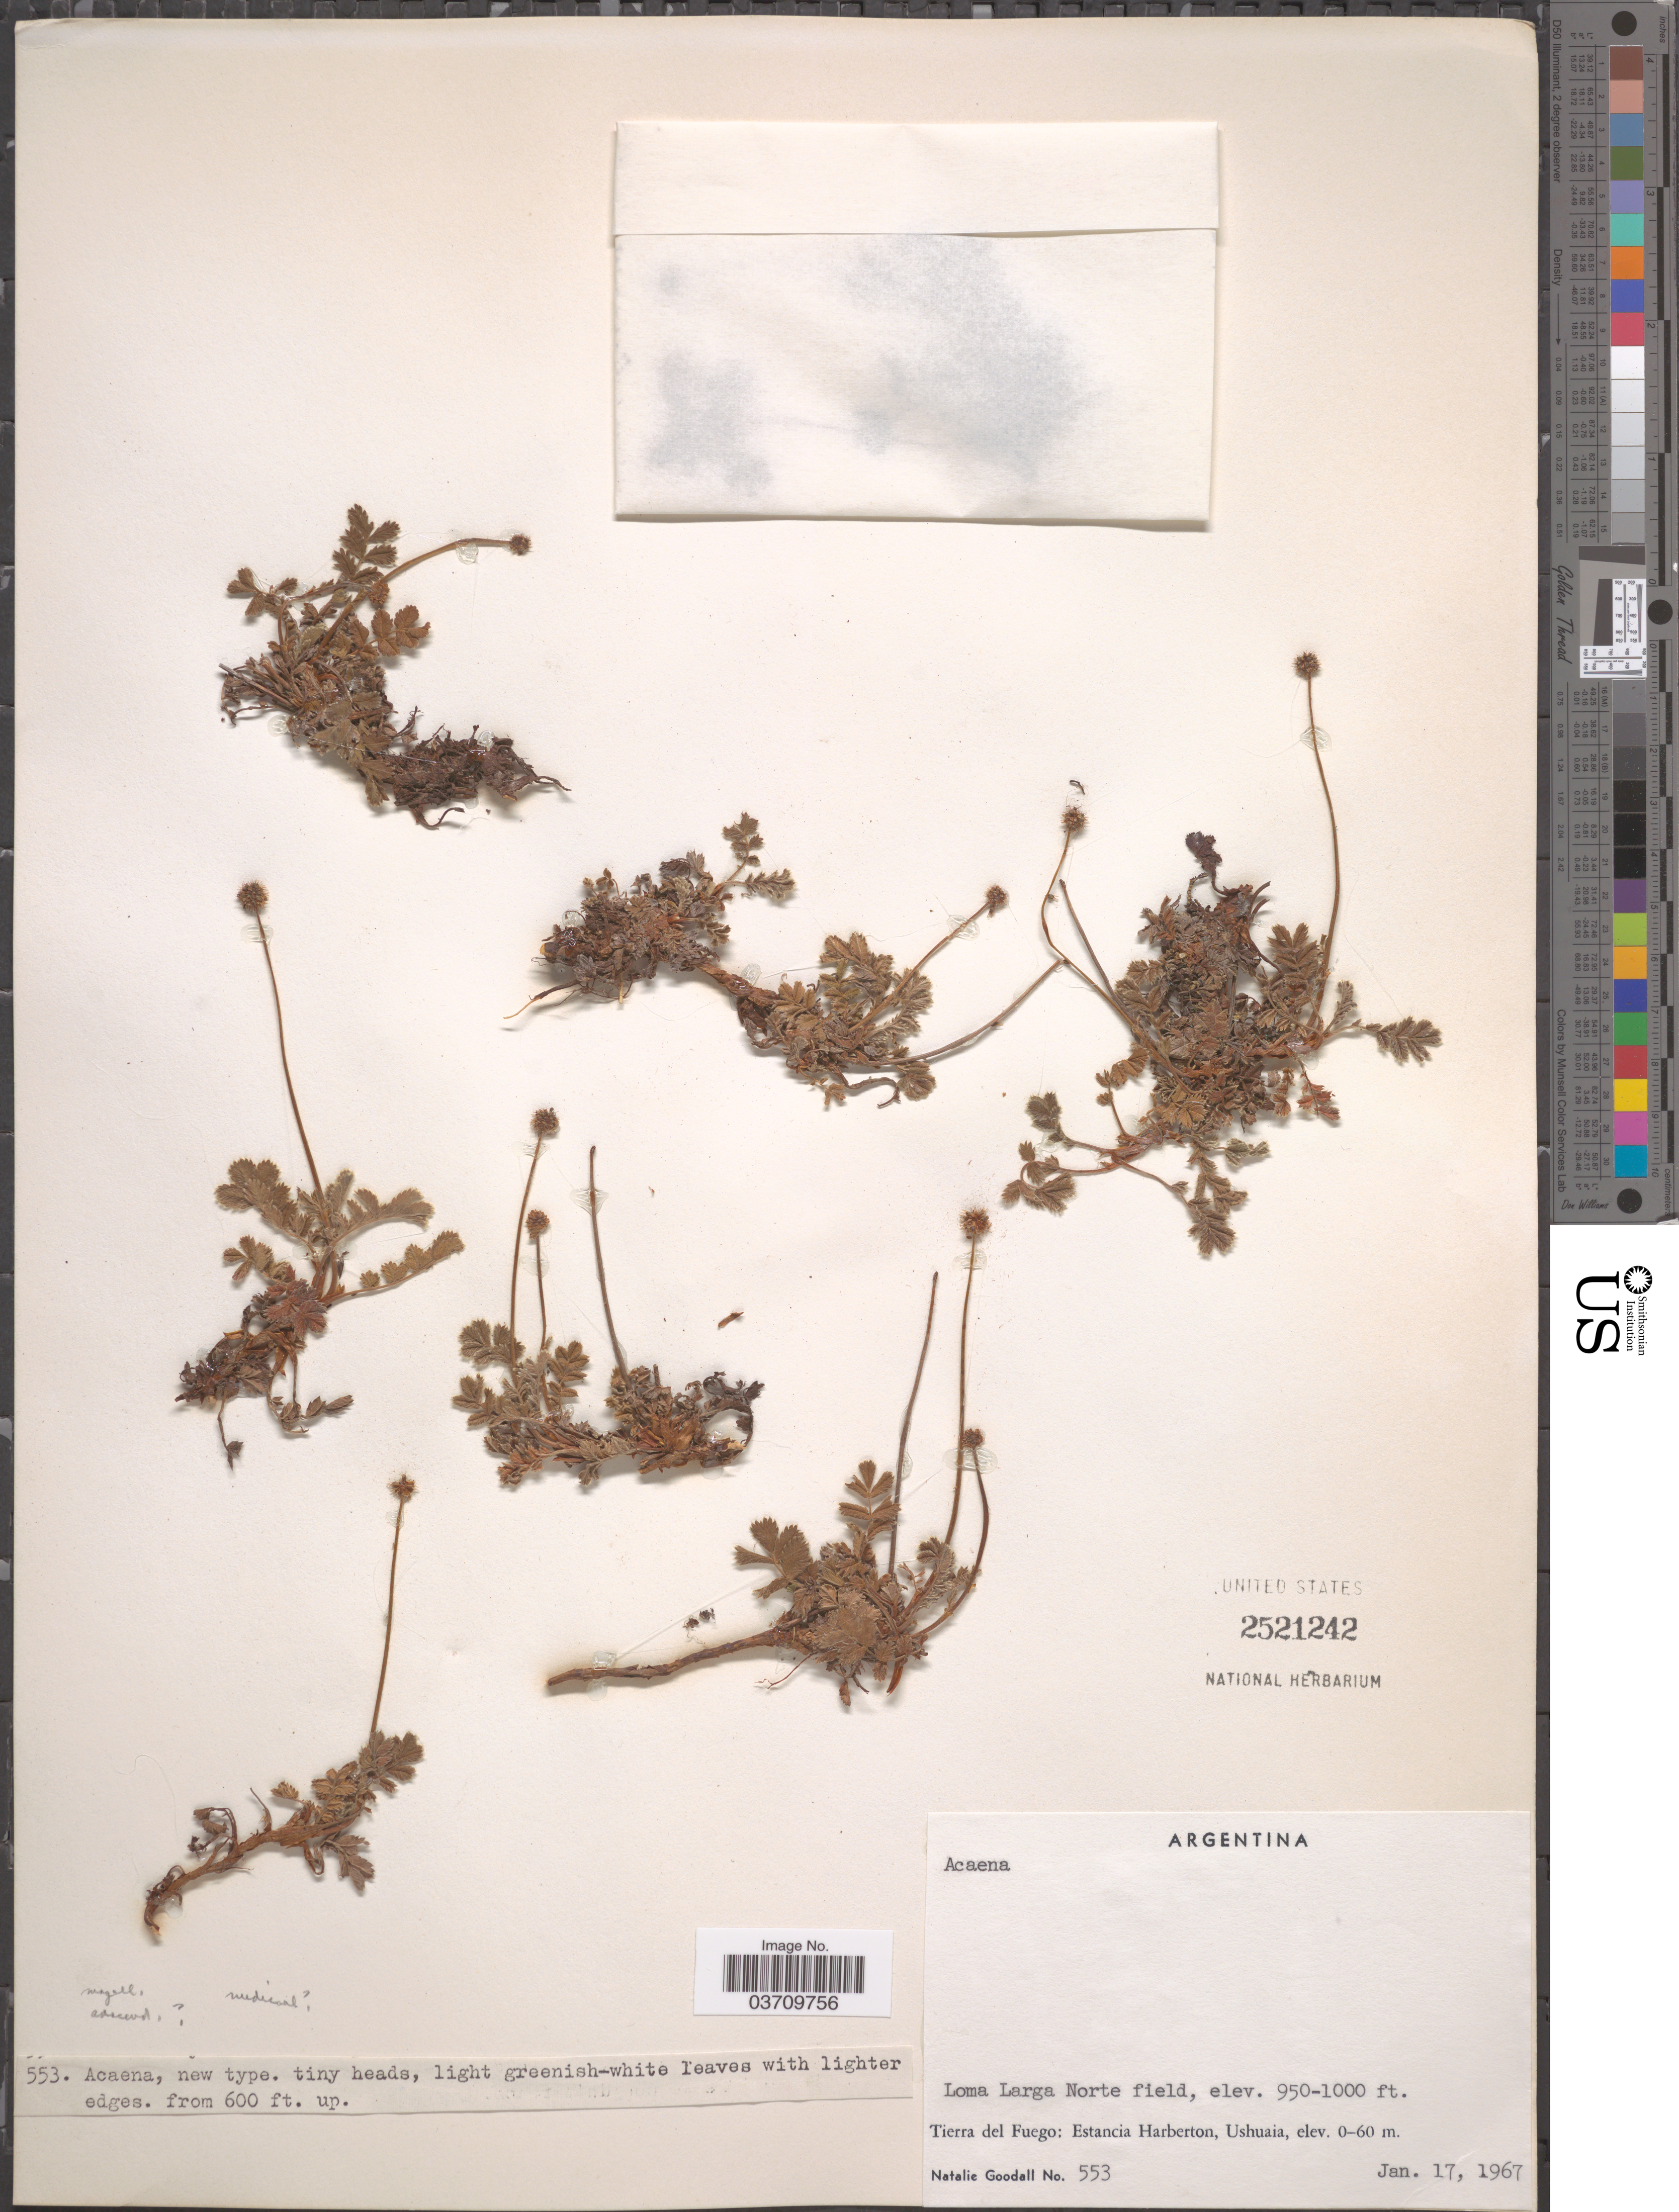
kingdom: Plantae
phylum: Tracheophyta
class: Magnoliopsida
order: Rosales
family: Rosaceae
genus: Acaena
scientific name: Acaena sp.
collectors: N. Goodall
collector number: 553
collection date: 1967-01-17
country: Argentina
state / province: Tierra del Fuego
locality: Loma Larga Norte field. Estancia Harberton, Ushuaia.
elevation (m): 0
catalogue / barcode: US 2521242